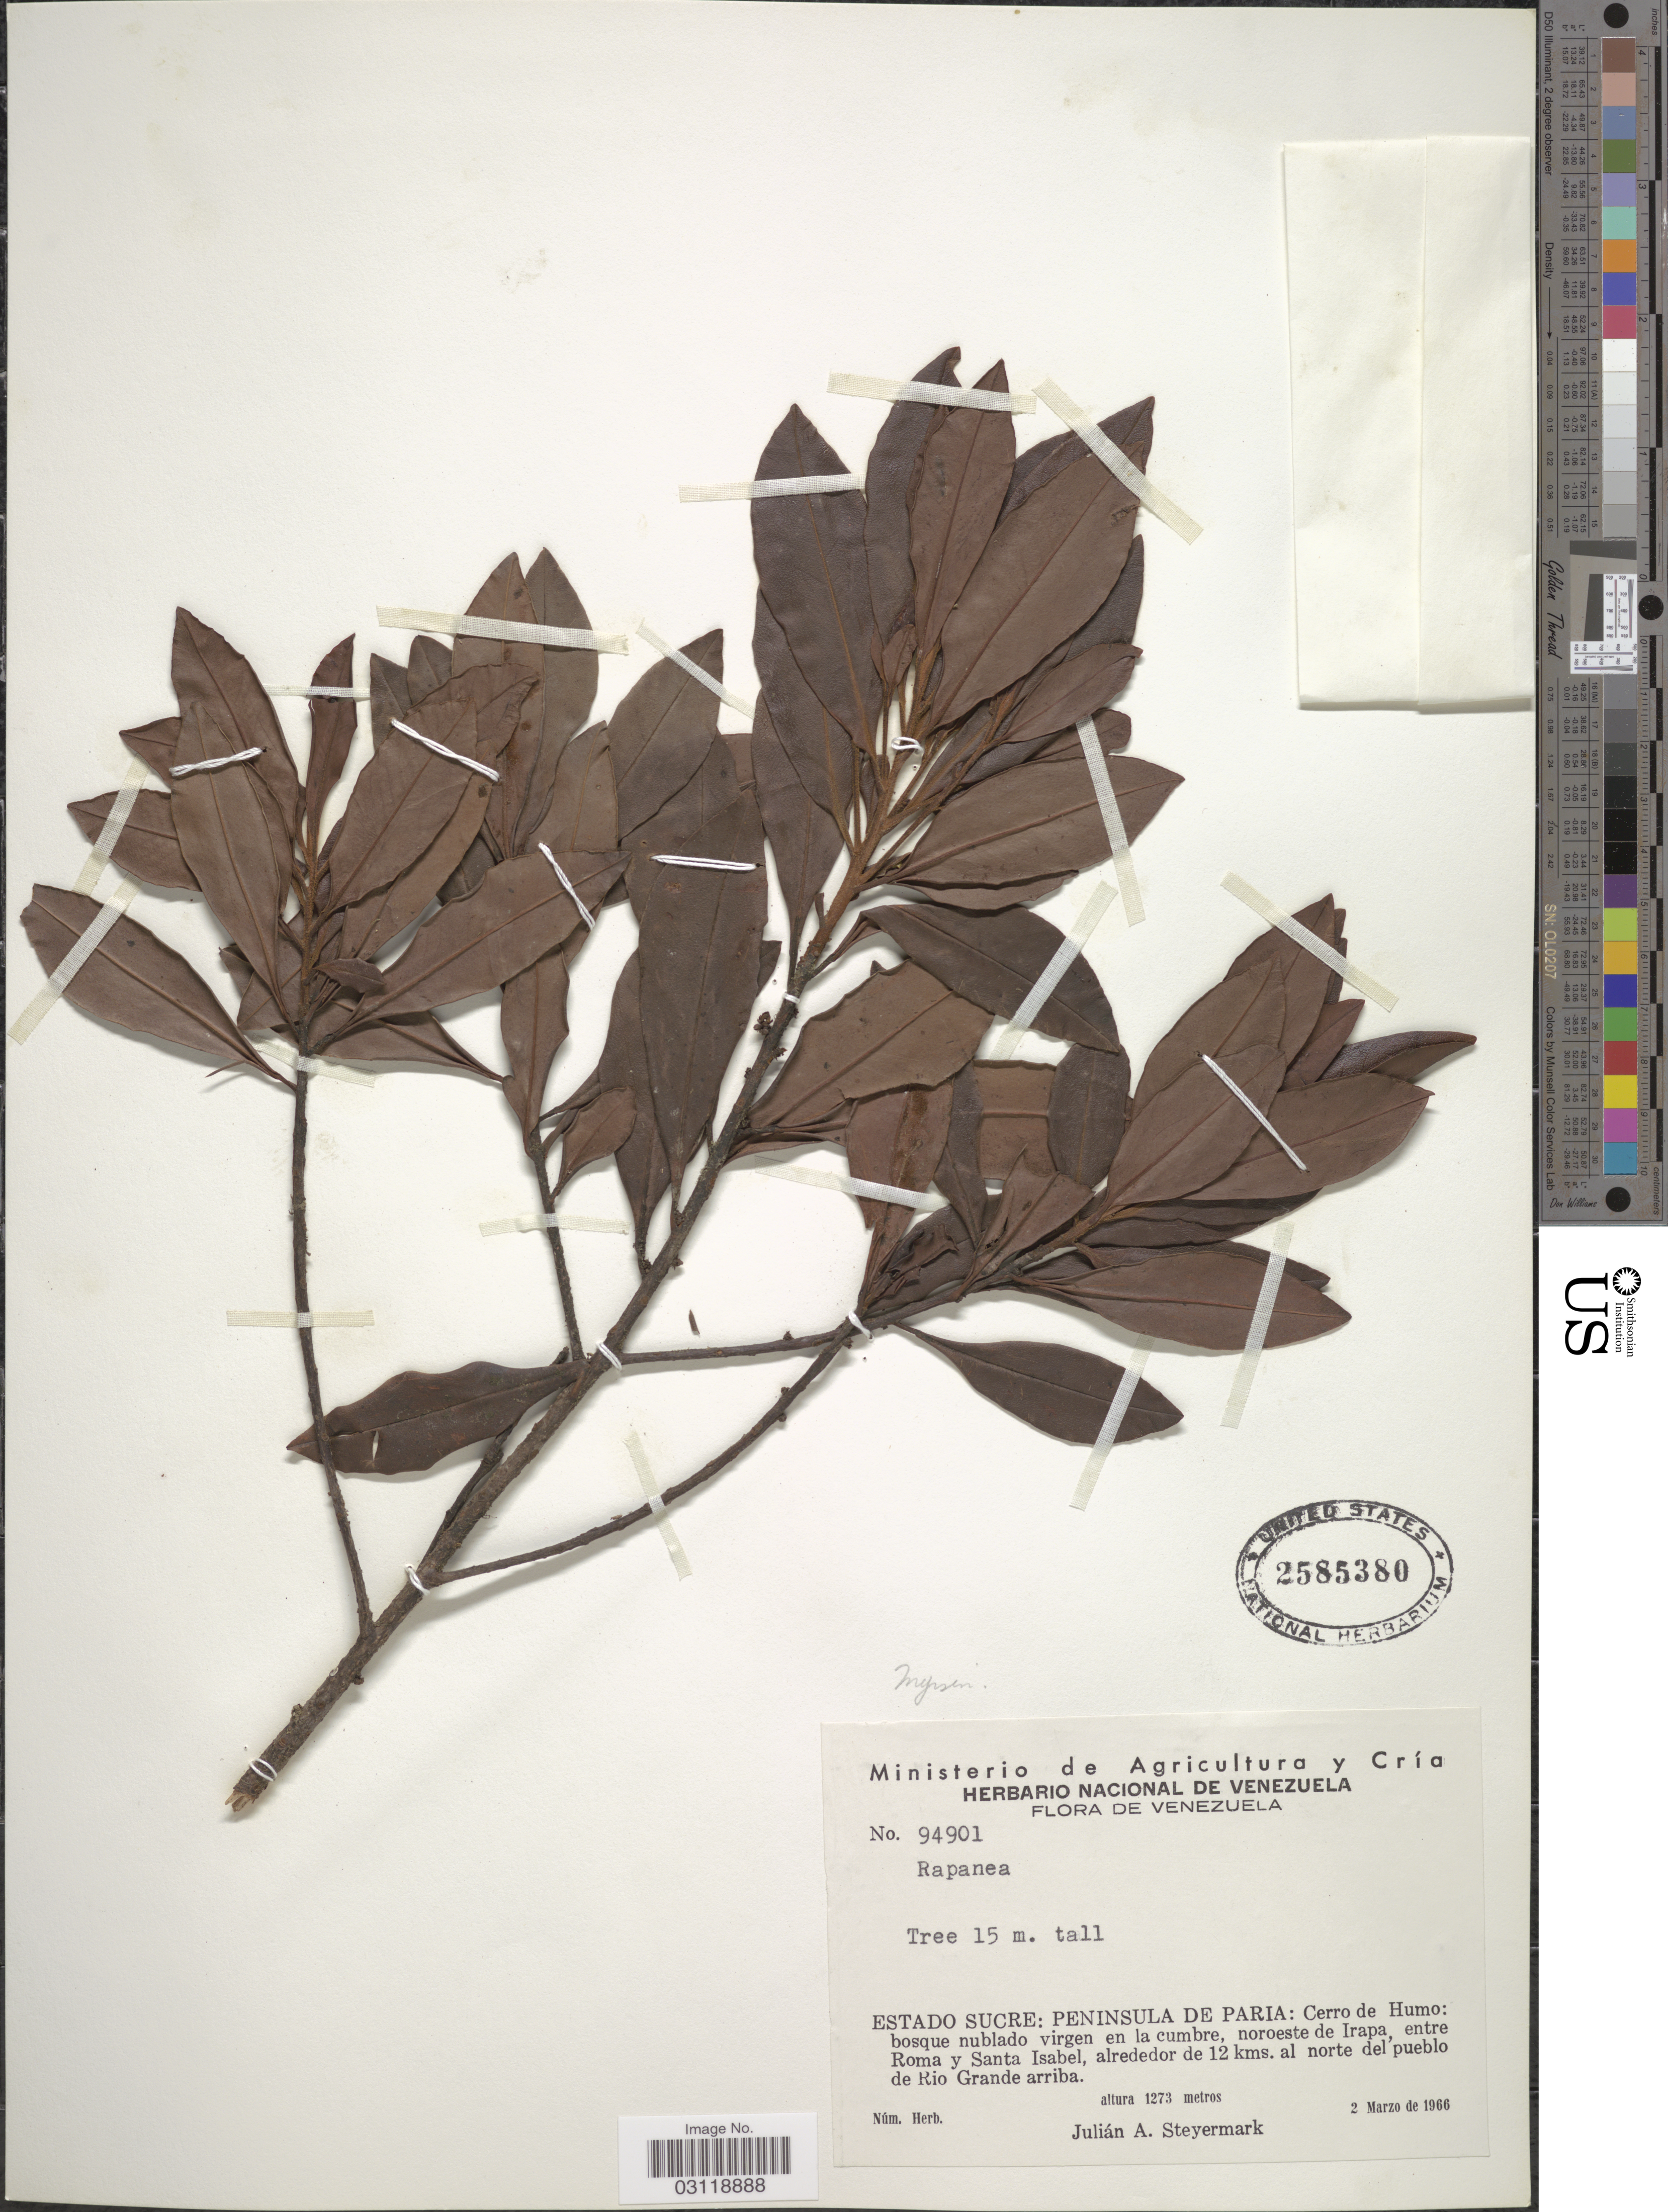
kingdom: Plantae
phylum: Tracheophyta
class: Magnoliopsida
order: Ericales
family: Primulaceae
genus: Rapanea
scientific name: Rapanea sp.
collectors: J. Steyermark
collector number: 94901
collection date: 1966-03-02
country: Venezuela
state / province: Sucre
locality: Peninsula de Paria: Cerro de Humo: bosque nublado virgen en la cumbre, noroeste de Irapa, entre Roma y Santa Isabel, alrededor de 12 kms. al norte del pueblo de Rio Grande arriba.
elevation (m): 1273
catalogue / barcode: US 2585380